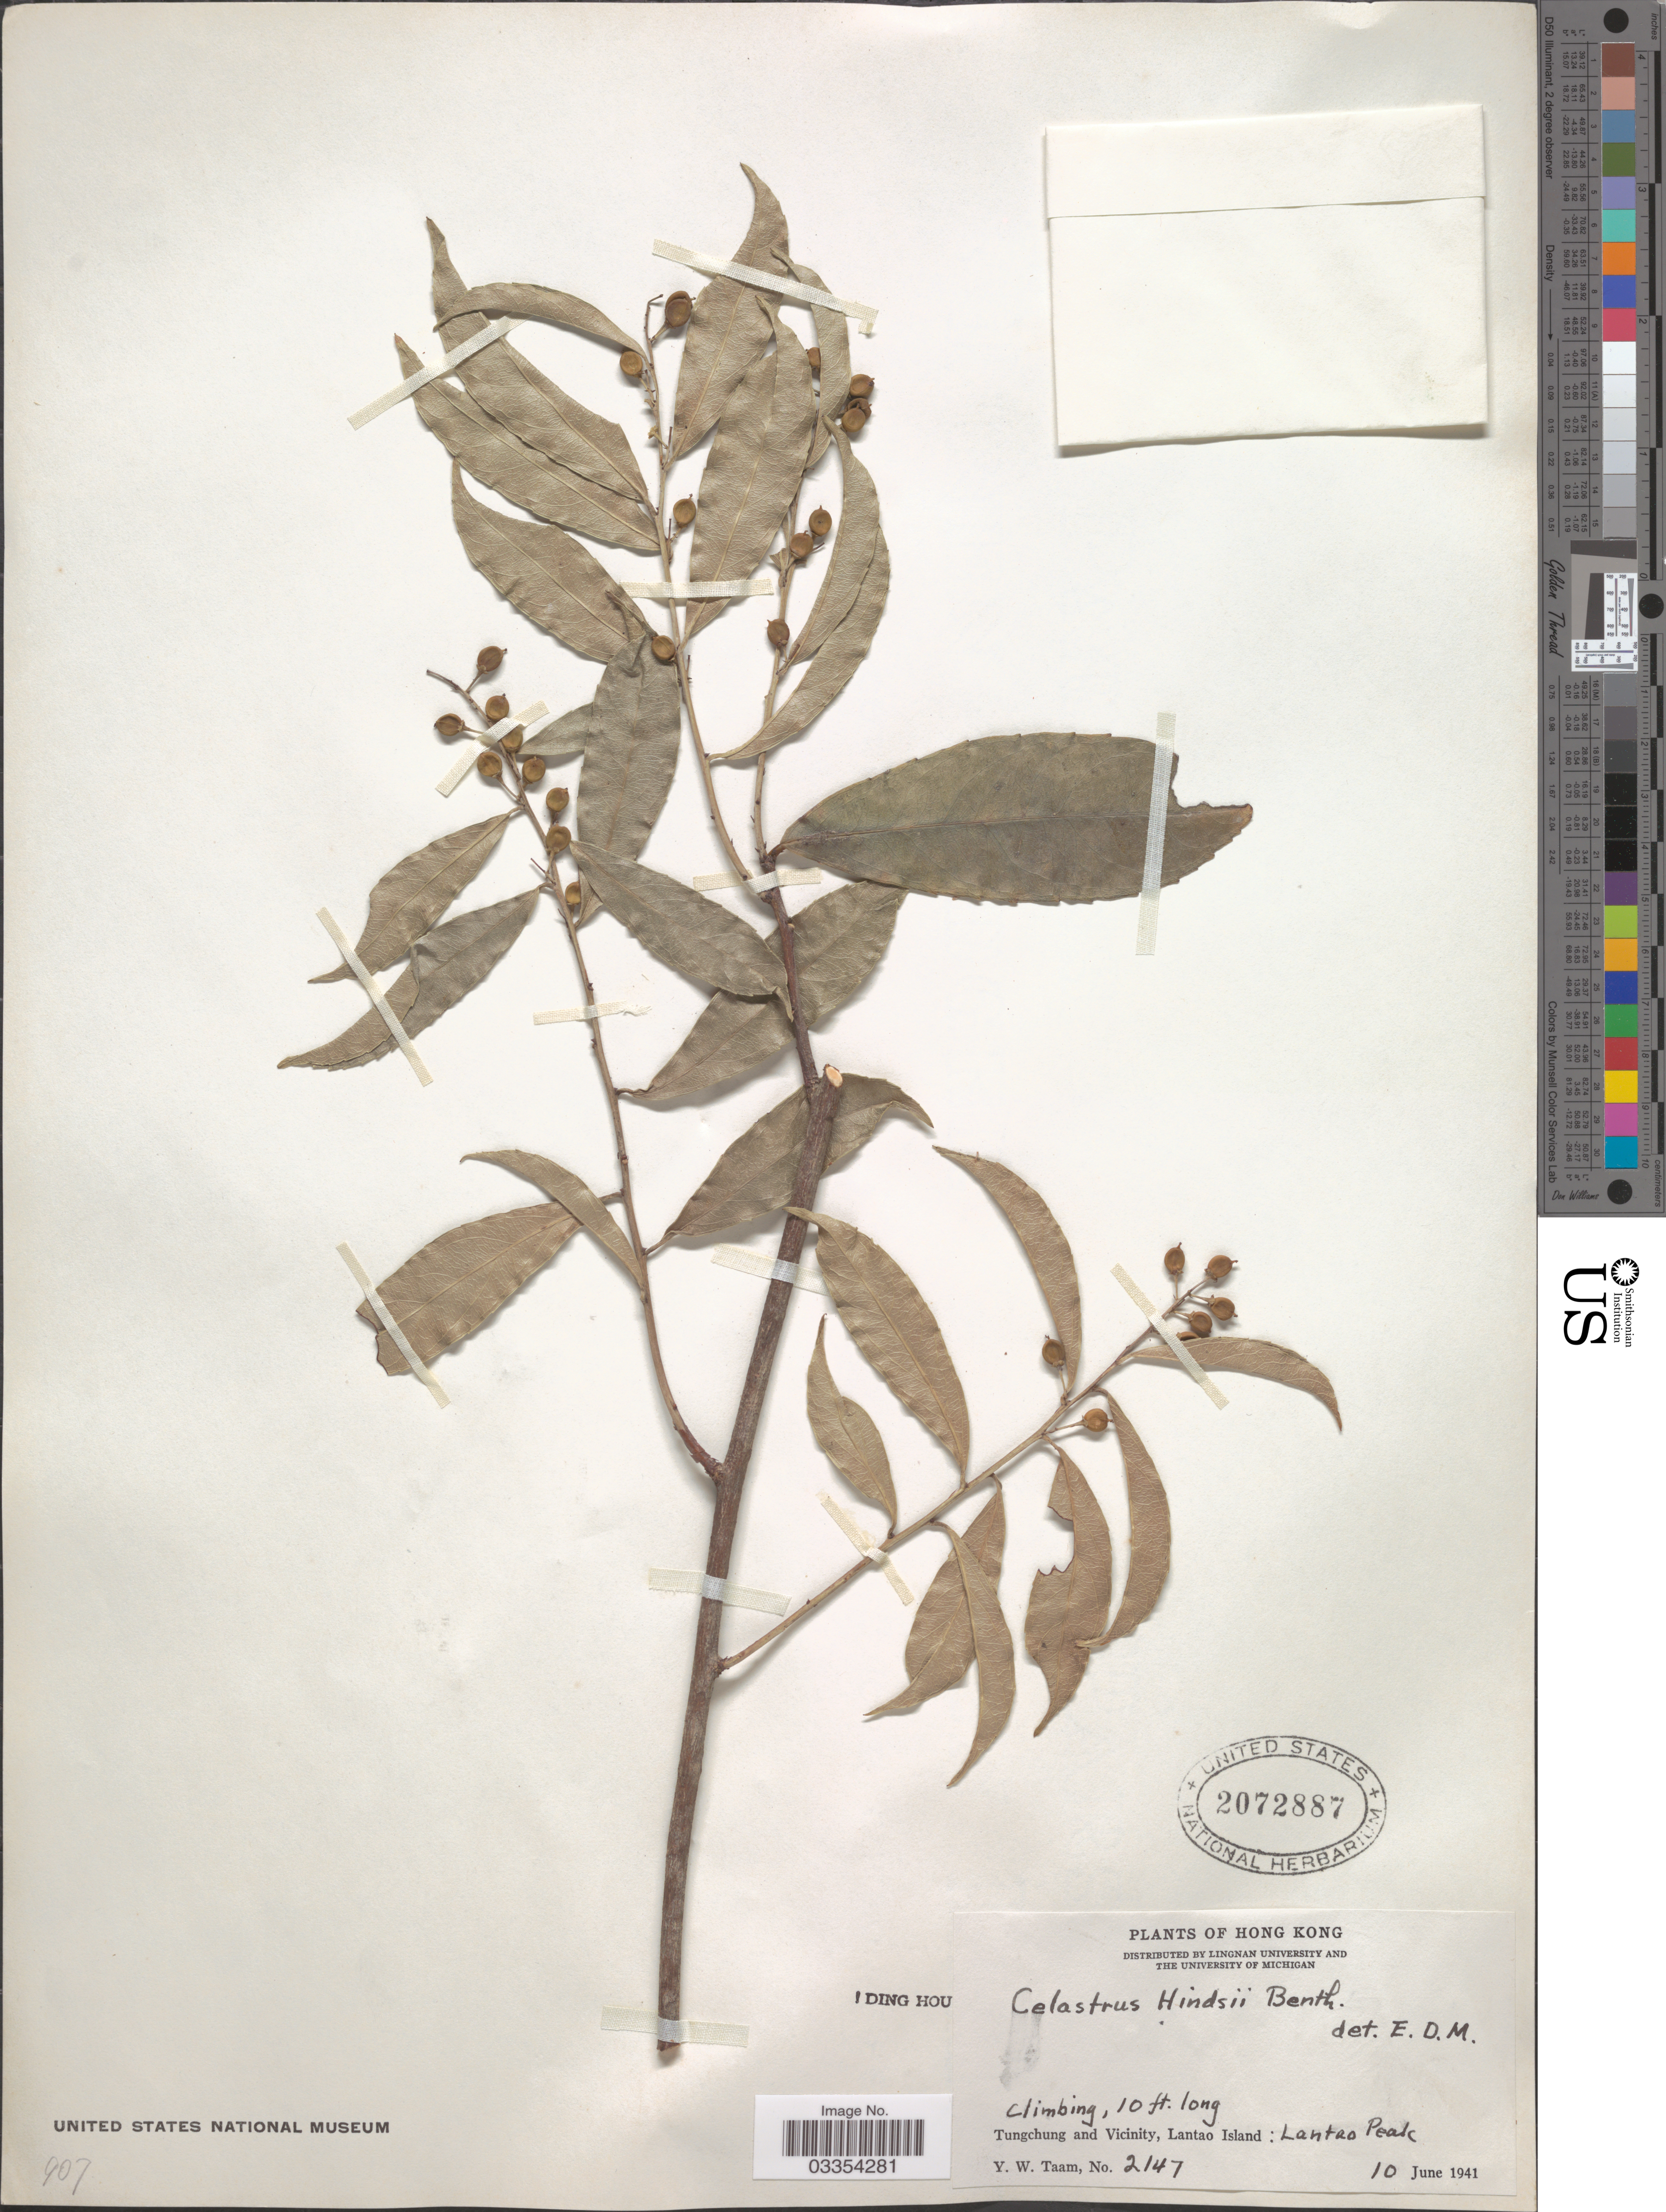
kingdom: Plantae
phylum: Tracheophyta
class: Magnoliopsida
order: Celastrales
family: Celastraceae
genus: Celastrus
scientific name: Celastrus hindsii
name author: Benth.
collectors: Y. W. Taam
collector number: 2147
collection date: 1941-06-10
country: China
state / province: Hong Kong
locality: Tungchung and Vicinity, Lantao Island: Lantao Peak.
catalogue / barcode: US 2072887